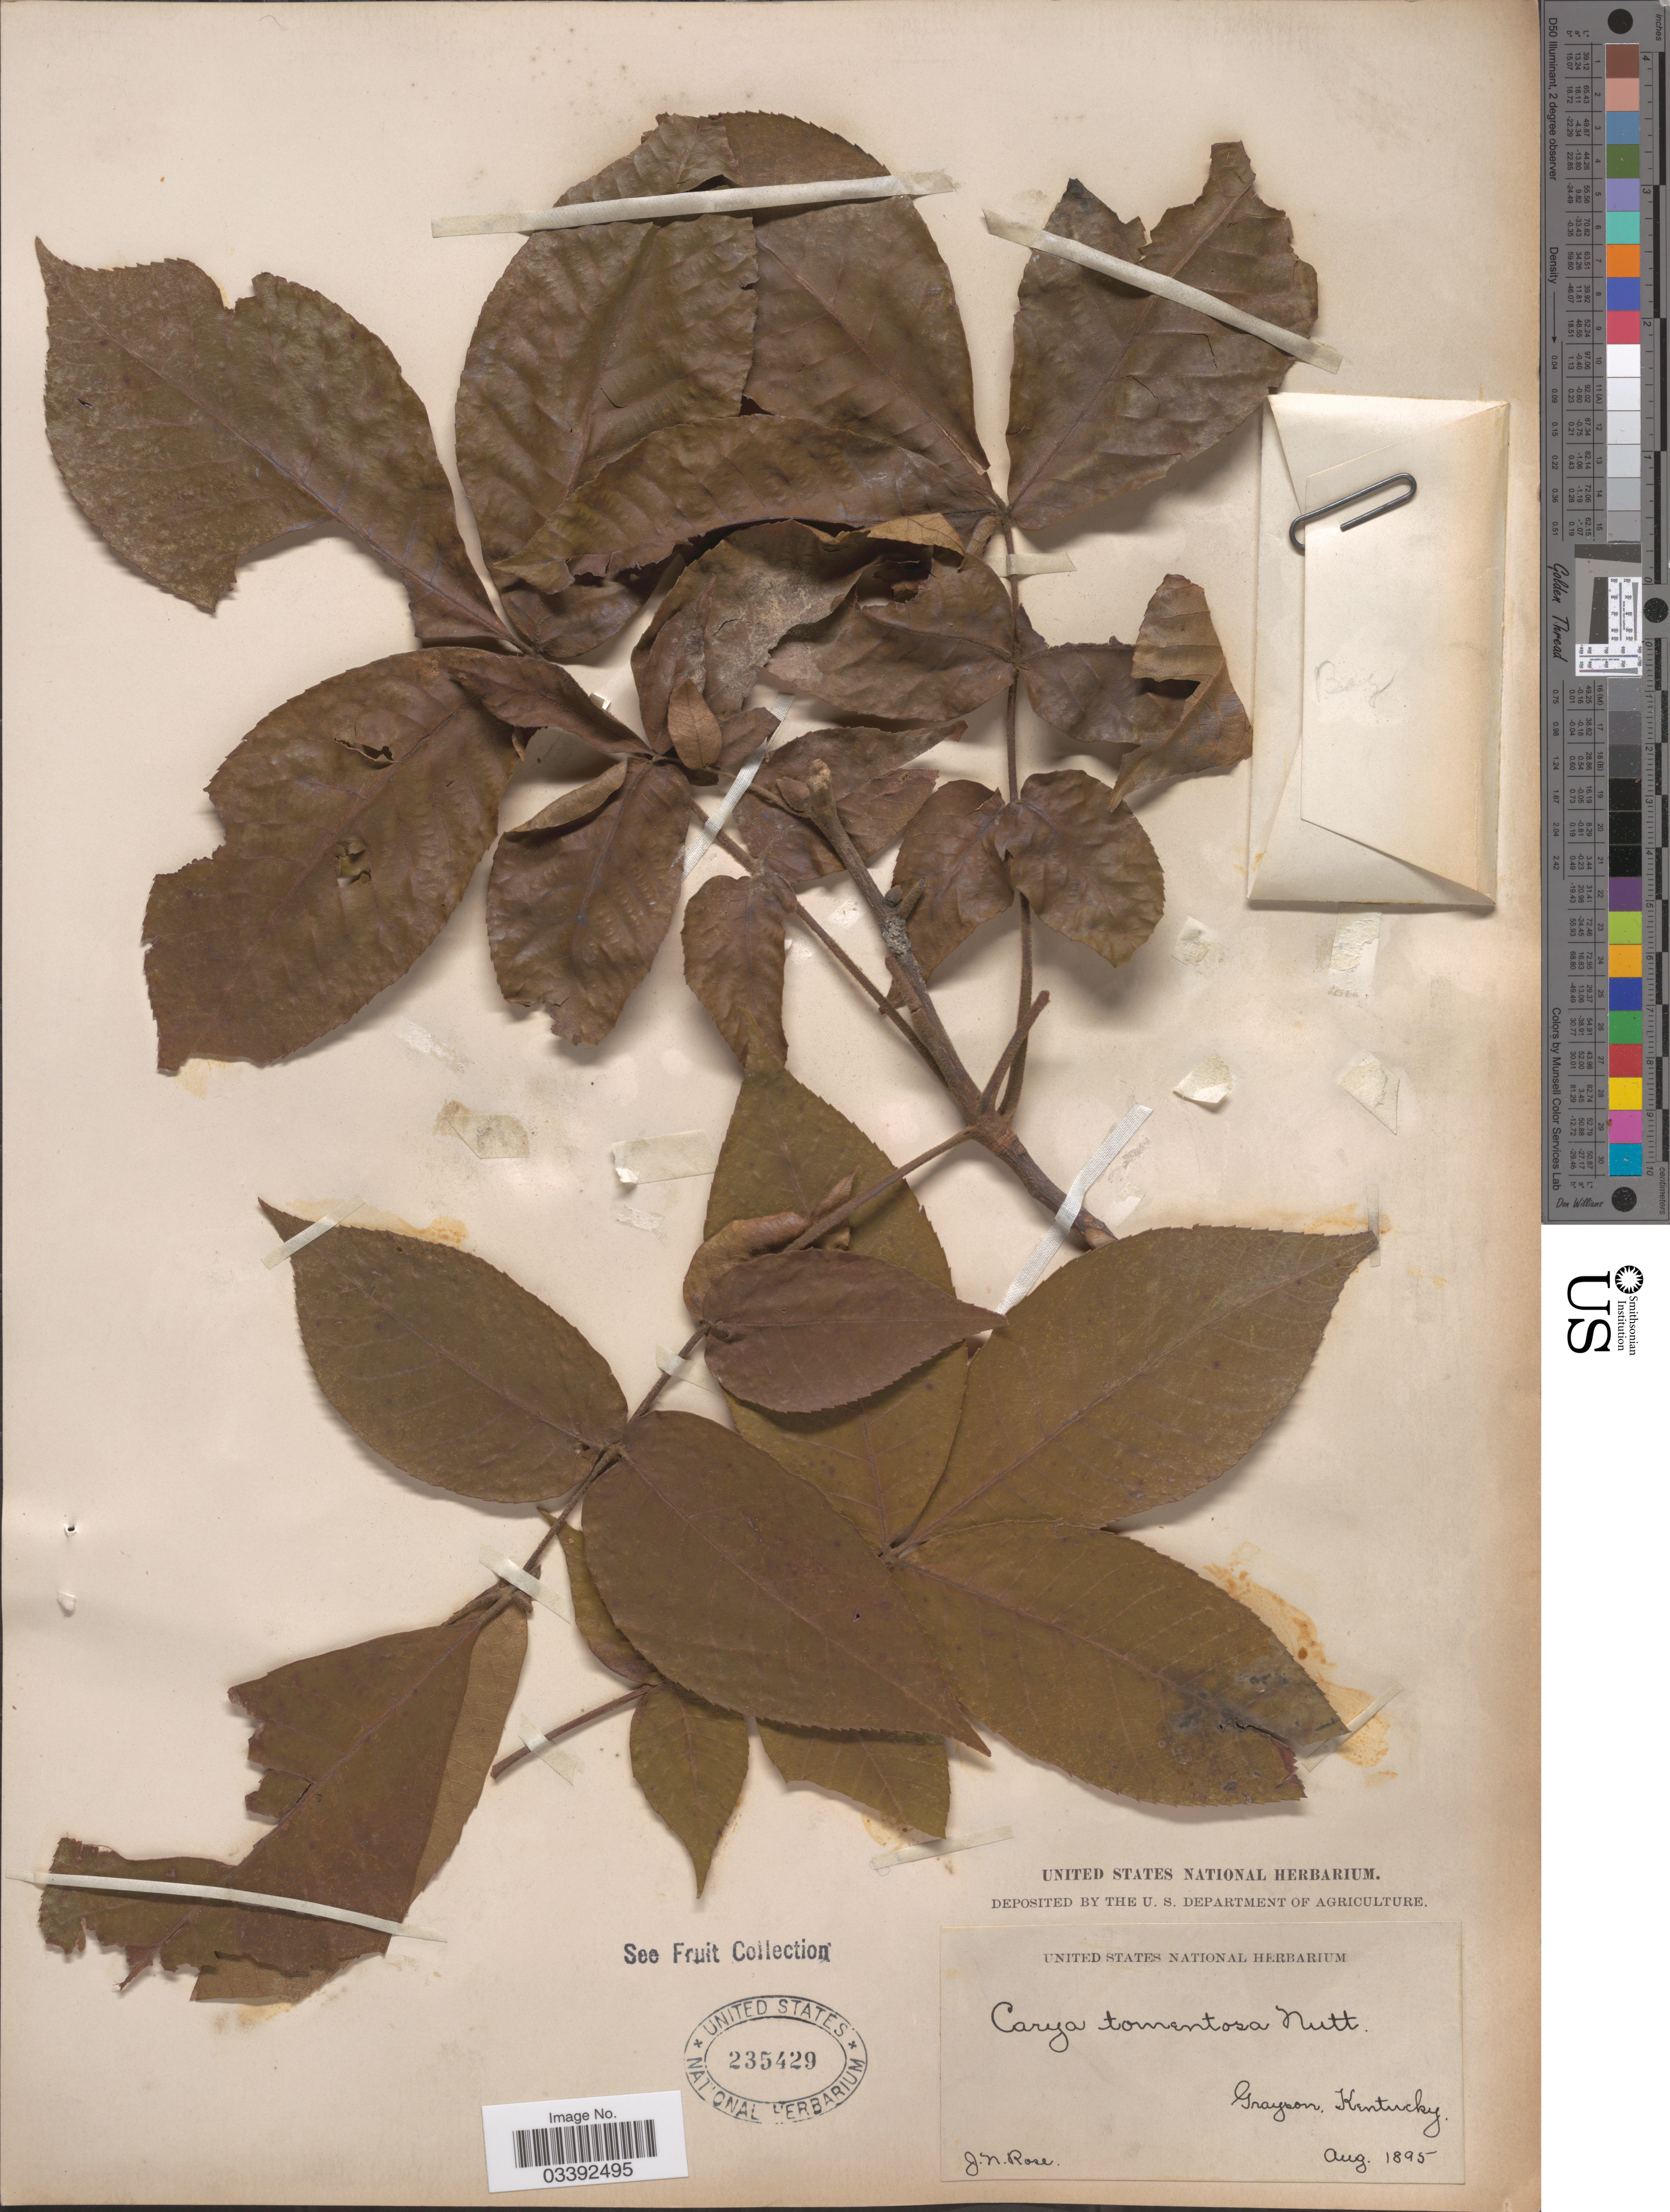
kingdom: Plantae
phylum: Tracheophyta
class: Magnoliopsida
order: Fagales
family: Juglandaceae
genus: Carya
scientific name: Carya tomentosa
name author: (Lam.) Nutt.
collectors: J. N. Rose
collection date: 1895-08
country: United States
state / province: Kentucky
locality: Grayson.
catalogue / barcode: US 235429